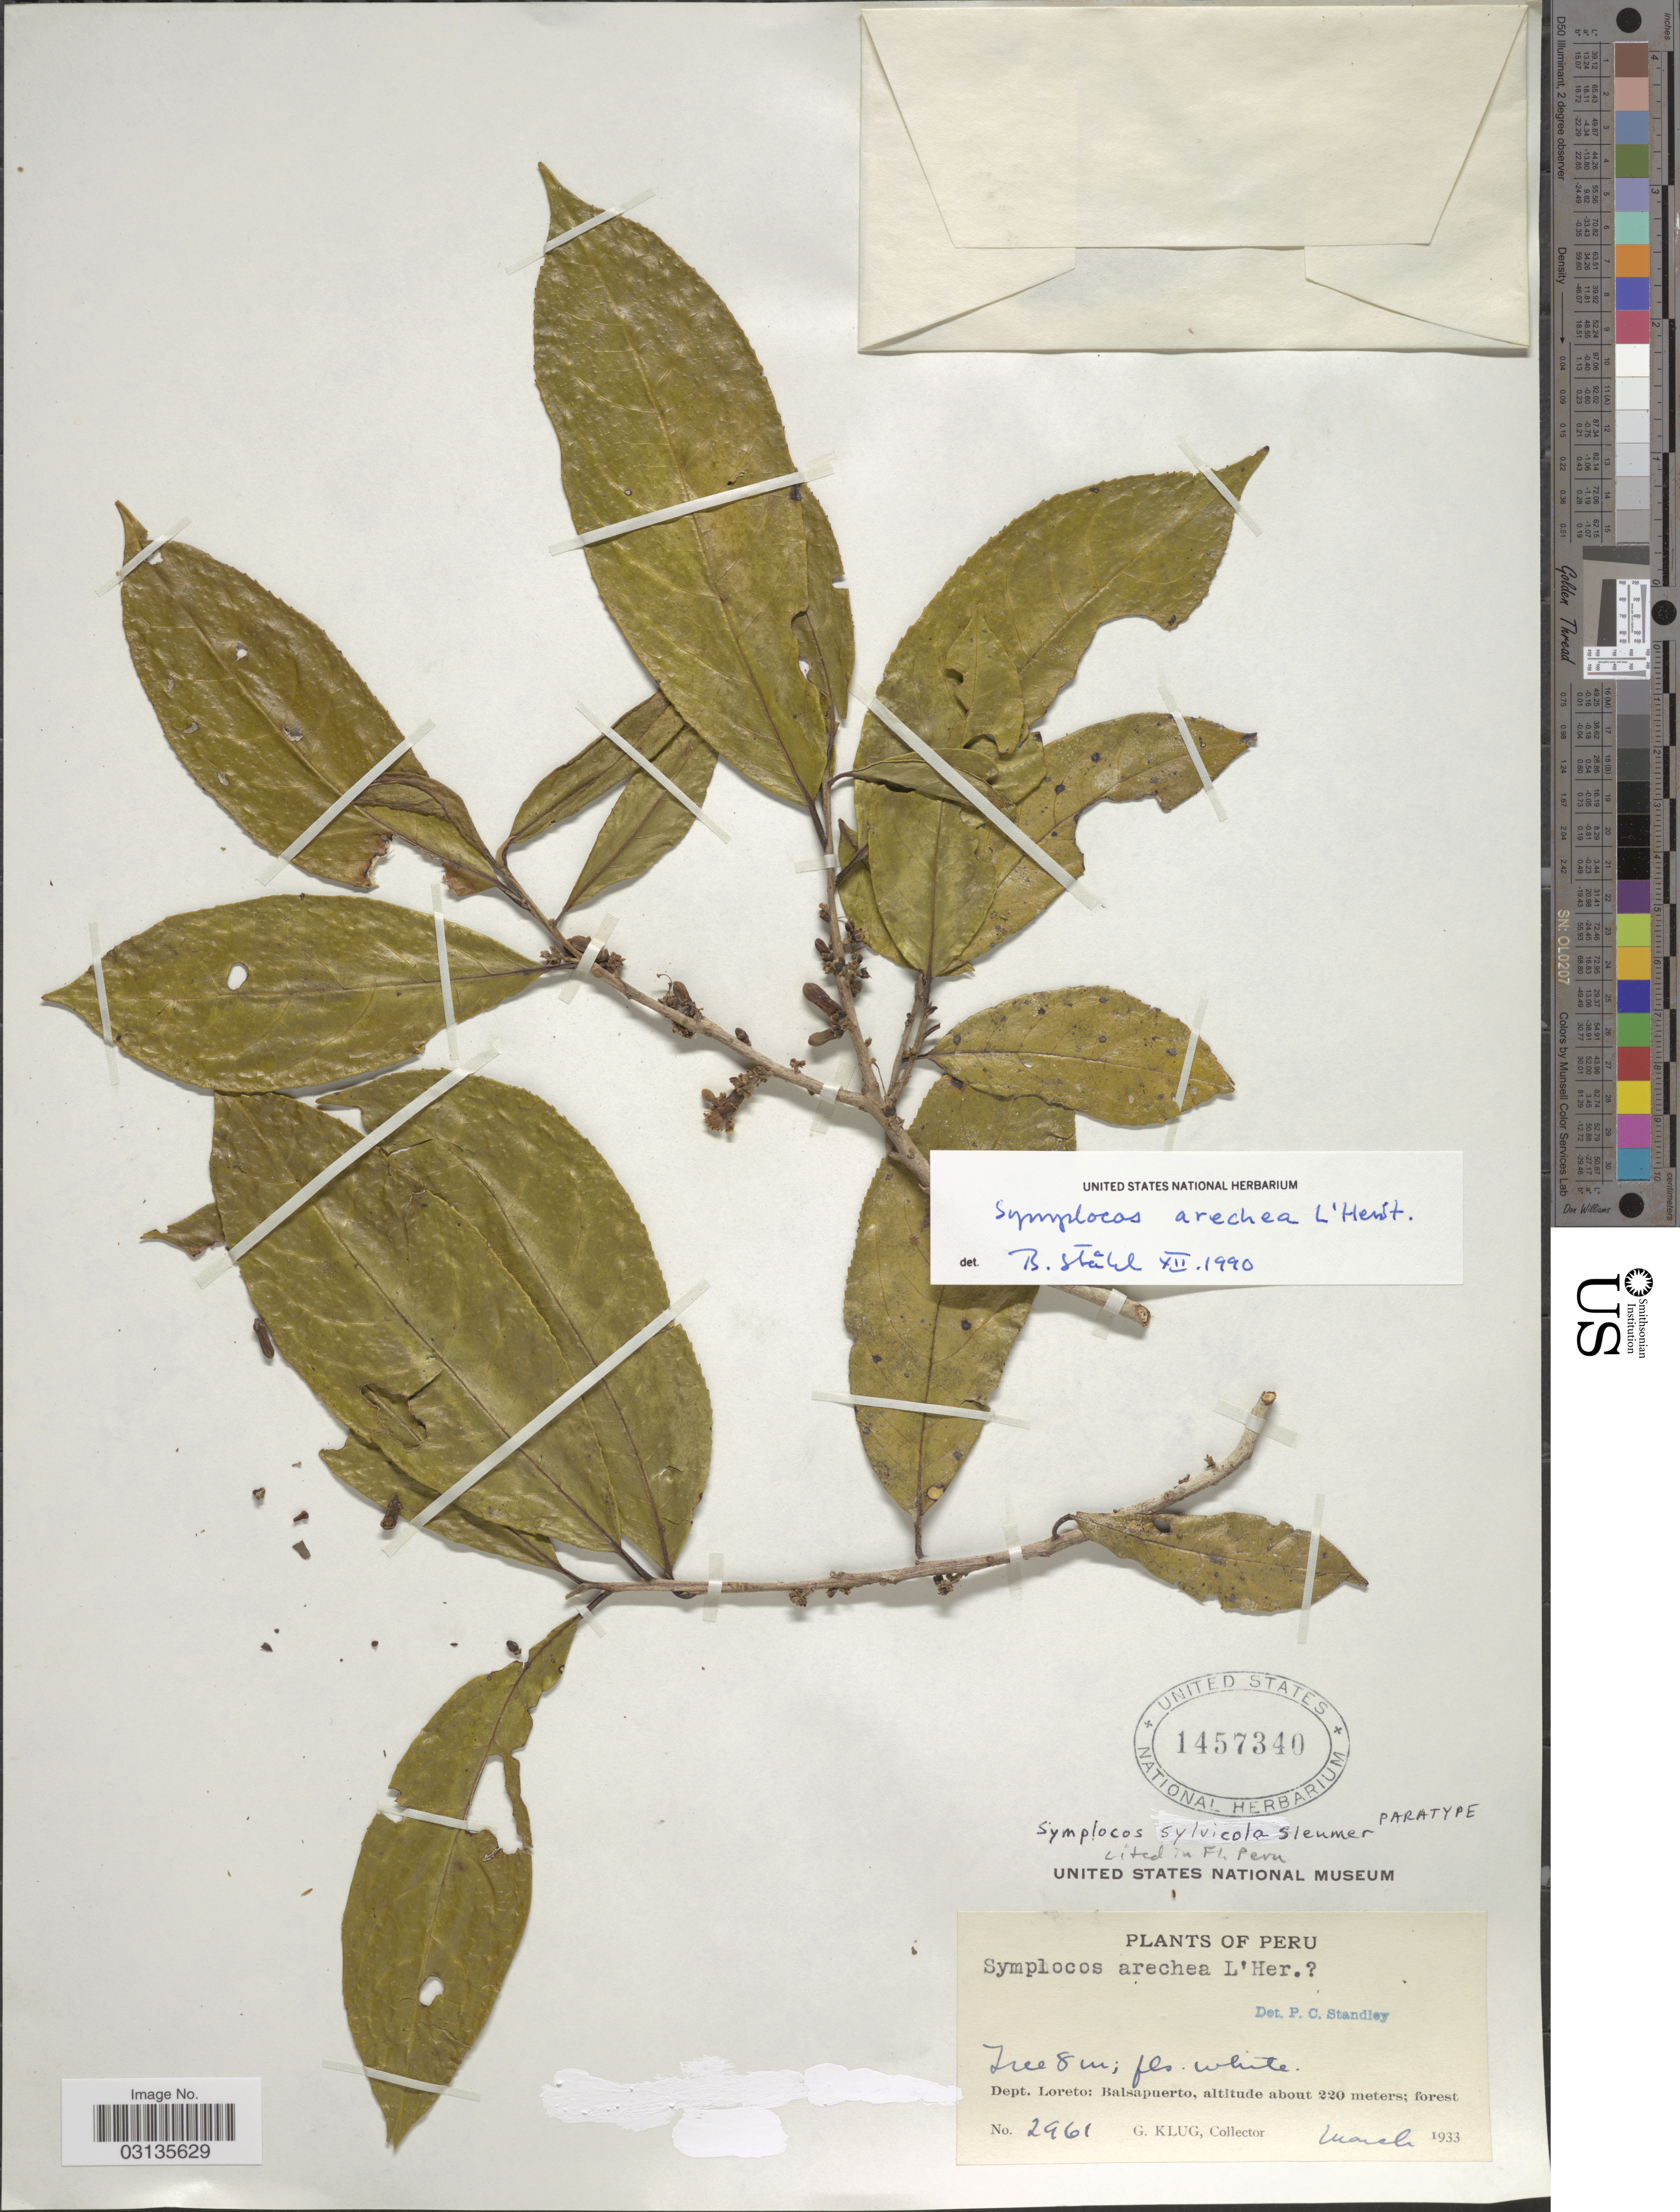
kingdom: Plantae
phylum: Tracheophyta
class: Magnoliopsida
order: Ericales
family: Symplocaceae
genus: Symplocos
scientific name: Symplocos arechea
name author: L'Hér.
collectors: G. Klug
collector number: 2961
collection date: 1933-03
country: Peru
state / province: Loreto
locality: Dept. Loreto: Balsapuerto.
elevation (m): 220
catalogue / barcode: US 1457340